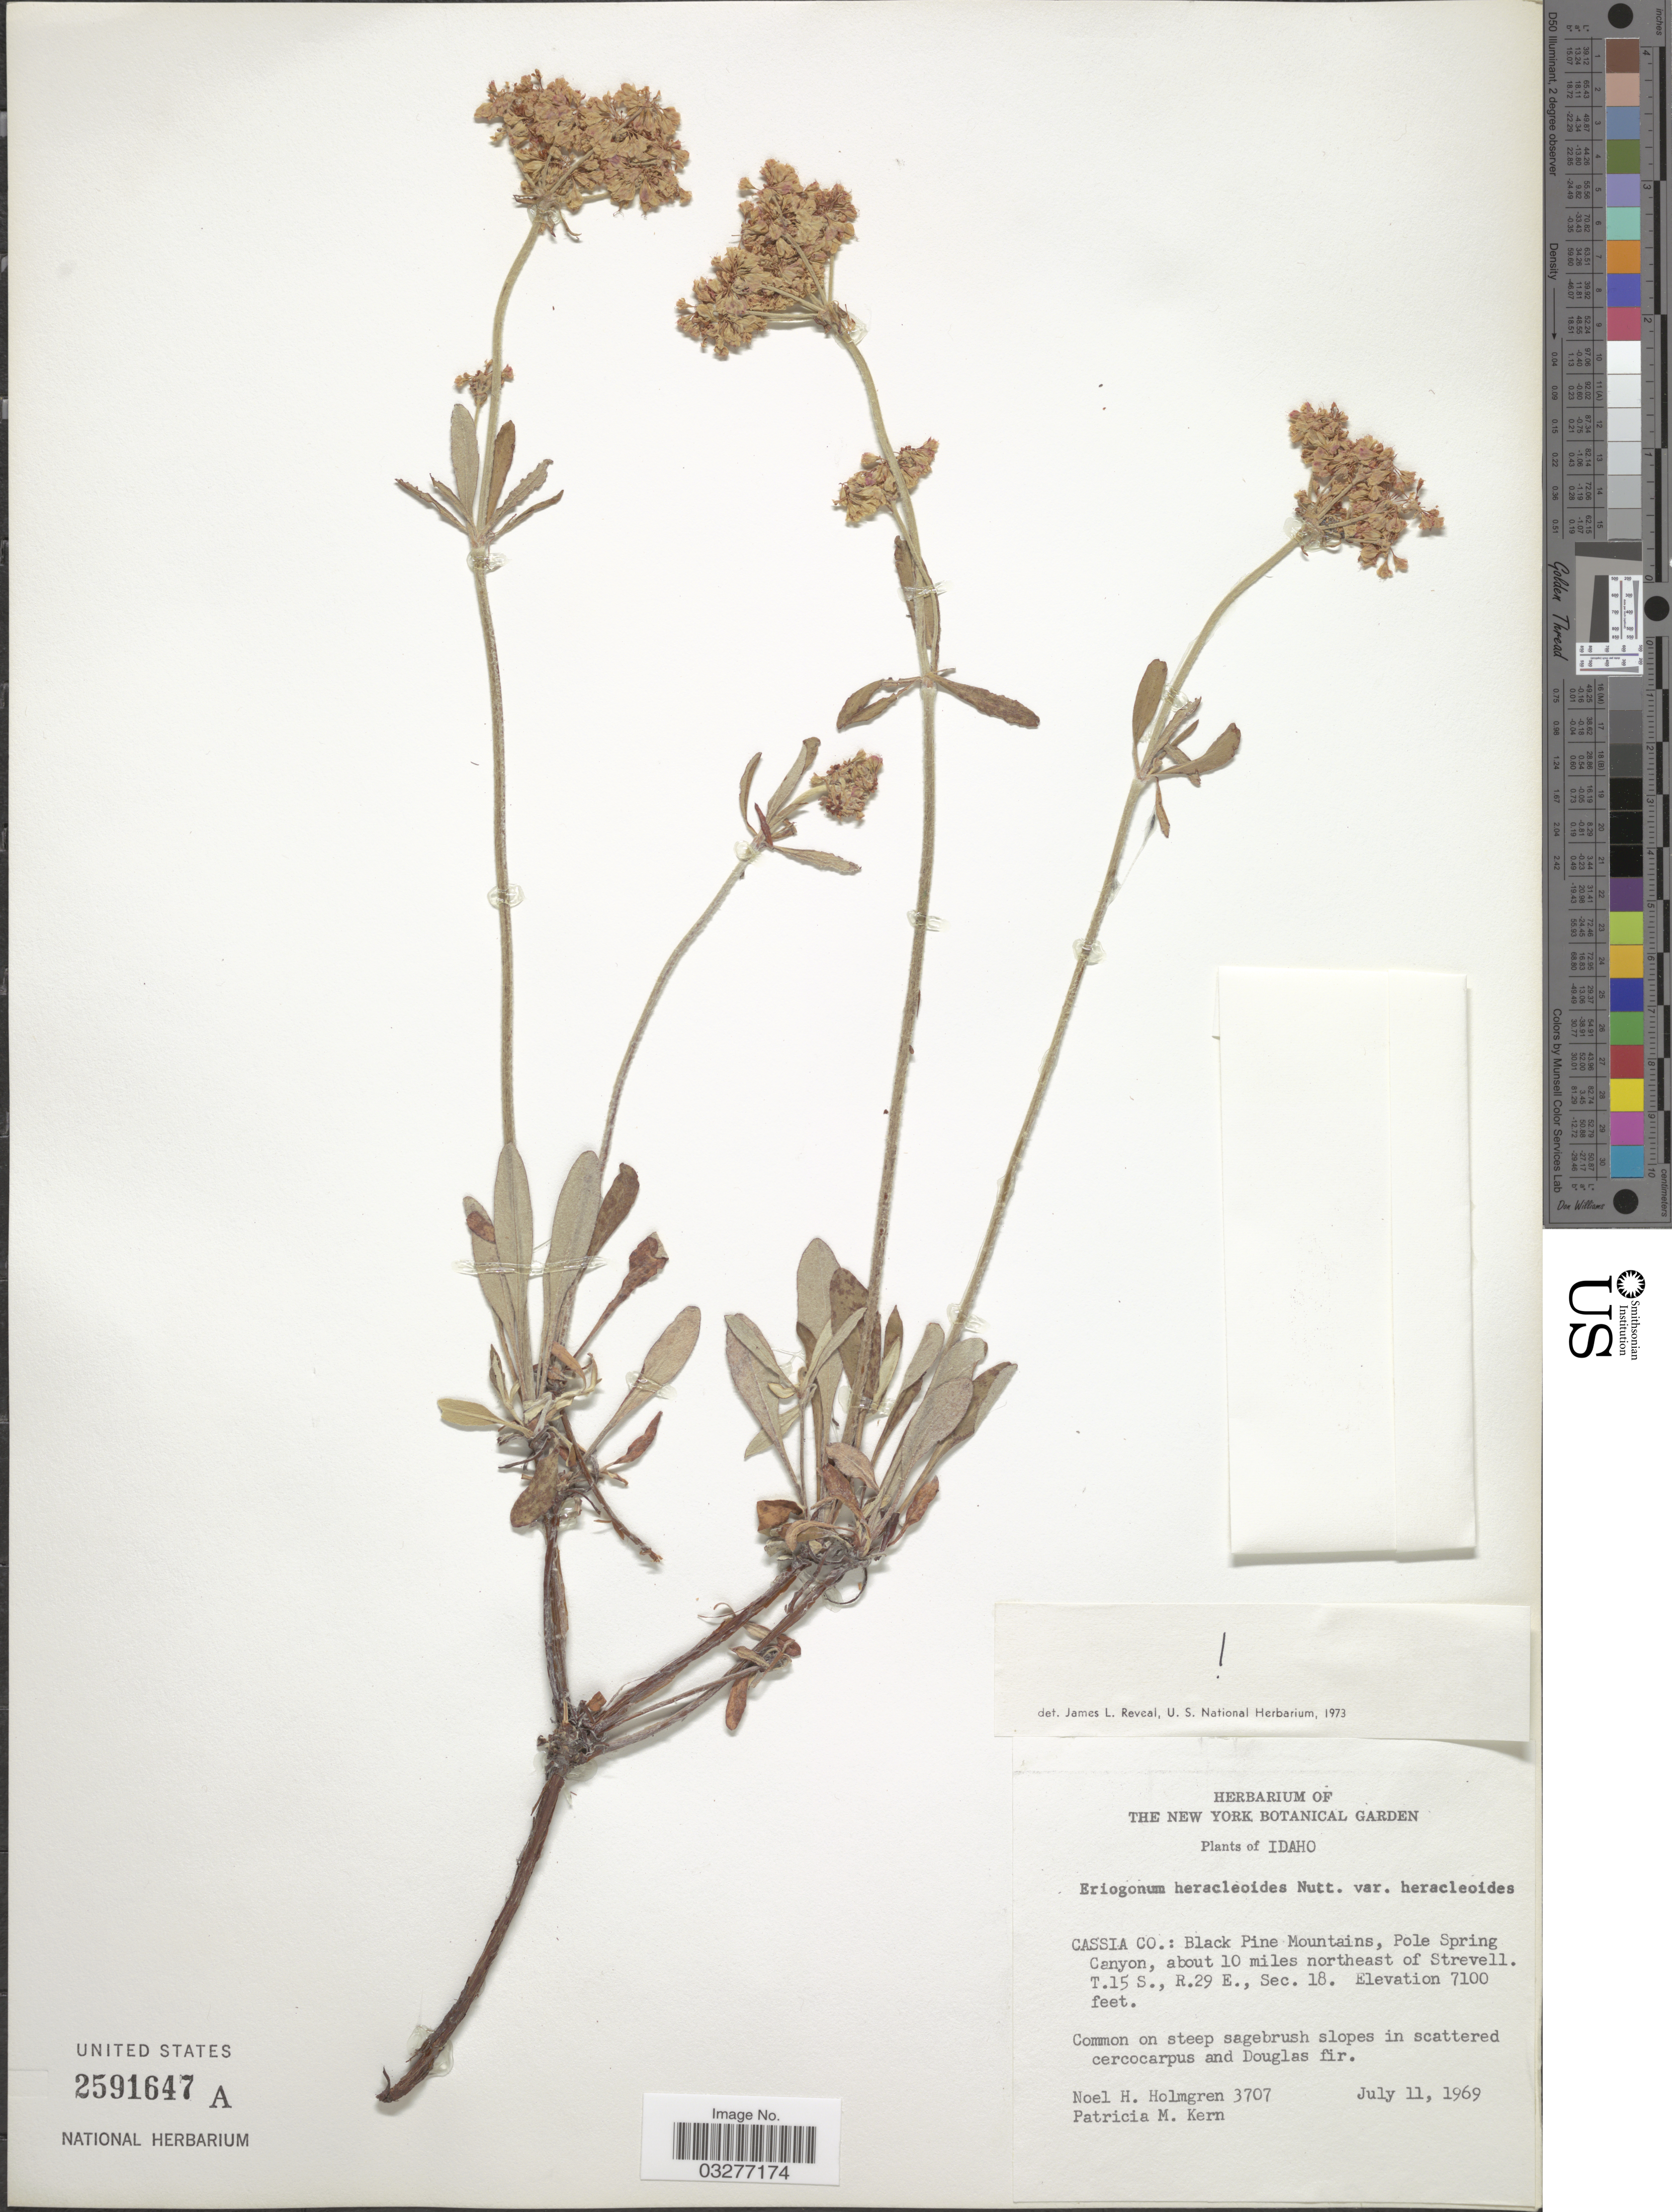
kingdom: Plantae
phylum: Tracheophyta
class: Magnoliopsida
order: Caryophyllales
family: Polygonaceae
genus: Eriogonum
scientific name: Eriogonum heracleoides var. heracleoides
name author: Nutt.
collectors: N. H. Holmgren & P. M. Kern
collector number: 3707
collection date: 1969-07-11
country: United States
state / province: Idaho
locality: Cassia Co.: Black Pine Mountains, Pole Spring Canyon, about 18 miles northeast of Strevell. T.15 S., R.29 E., Sec. 18.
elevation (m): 2164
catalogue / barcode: US 2591647A